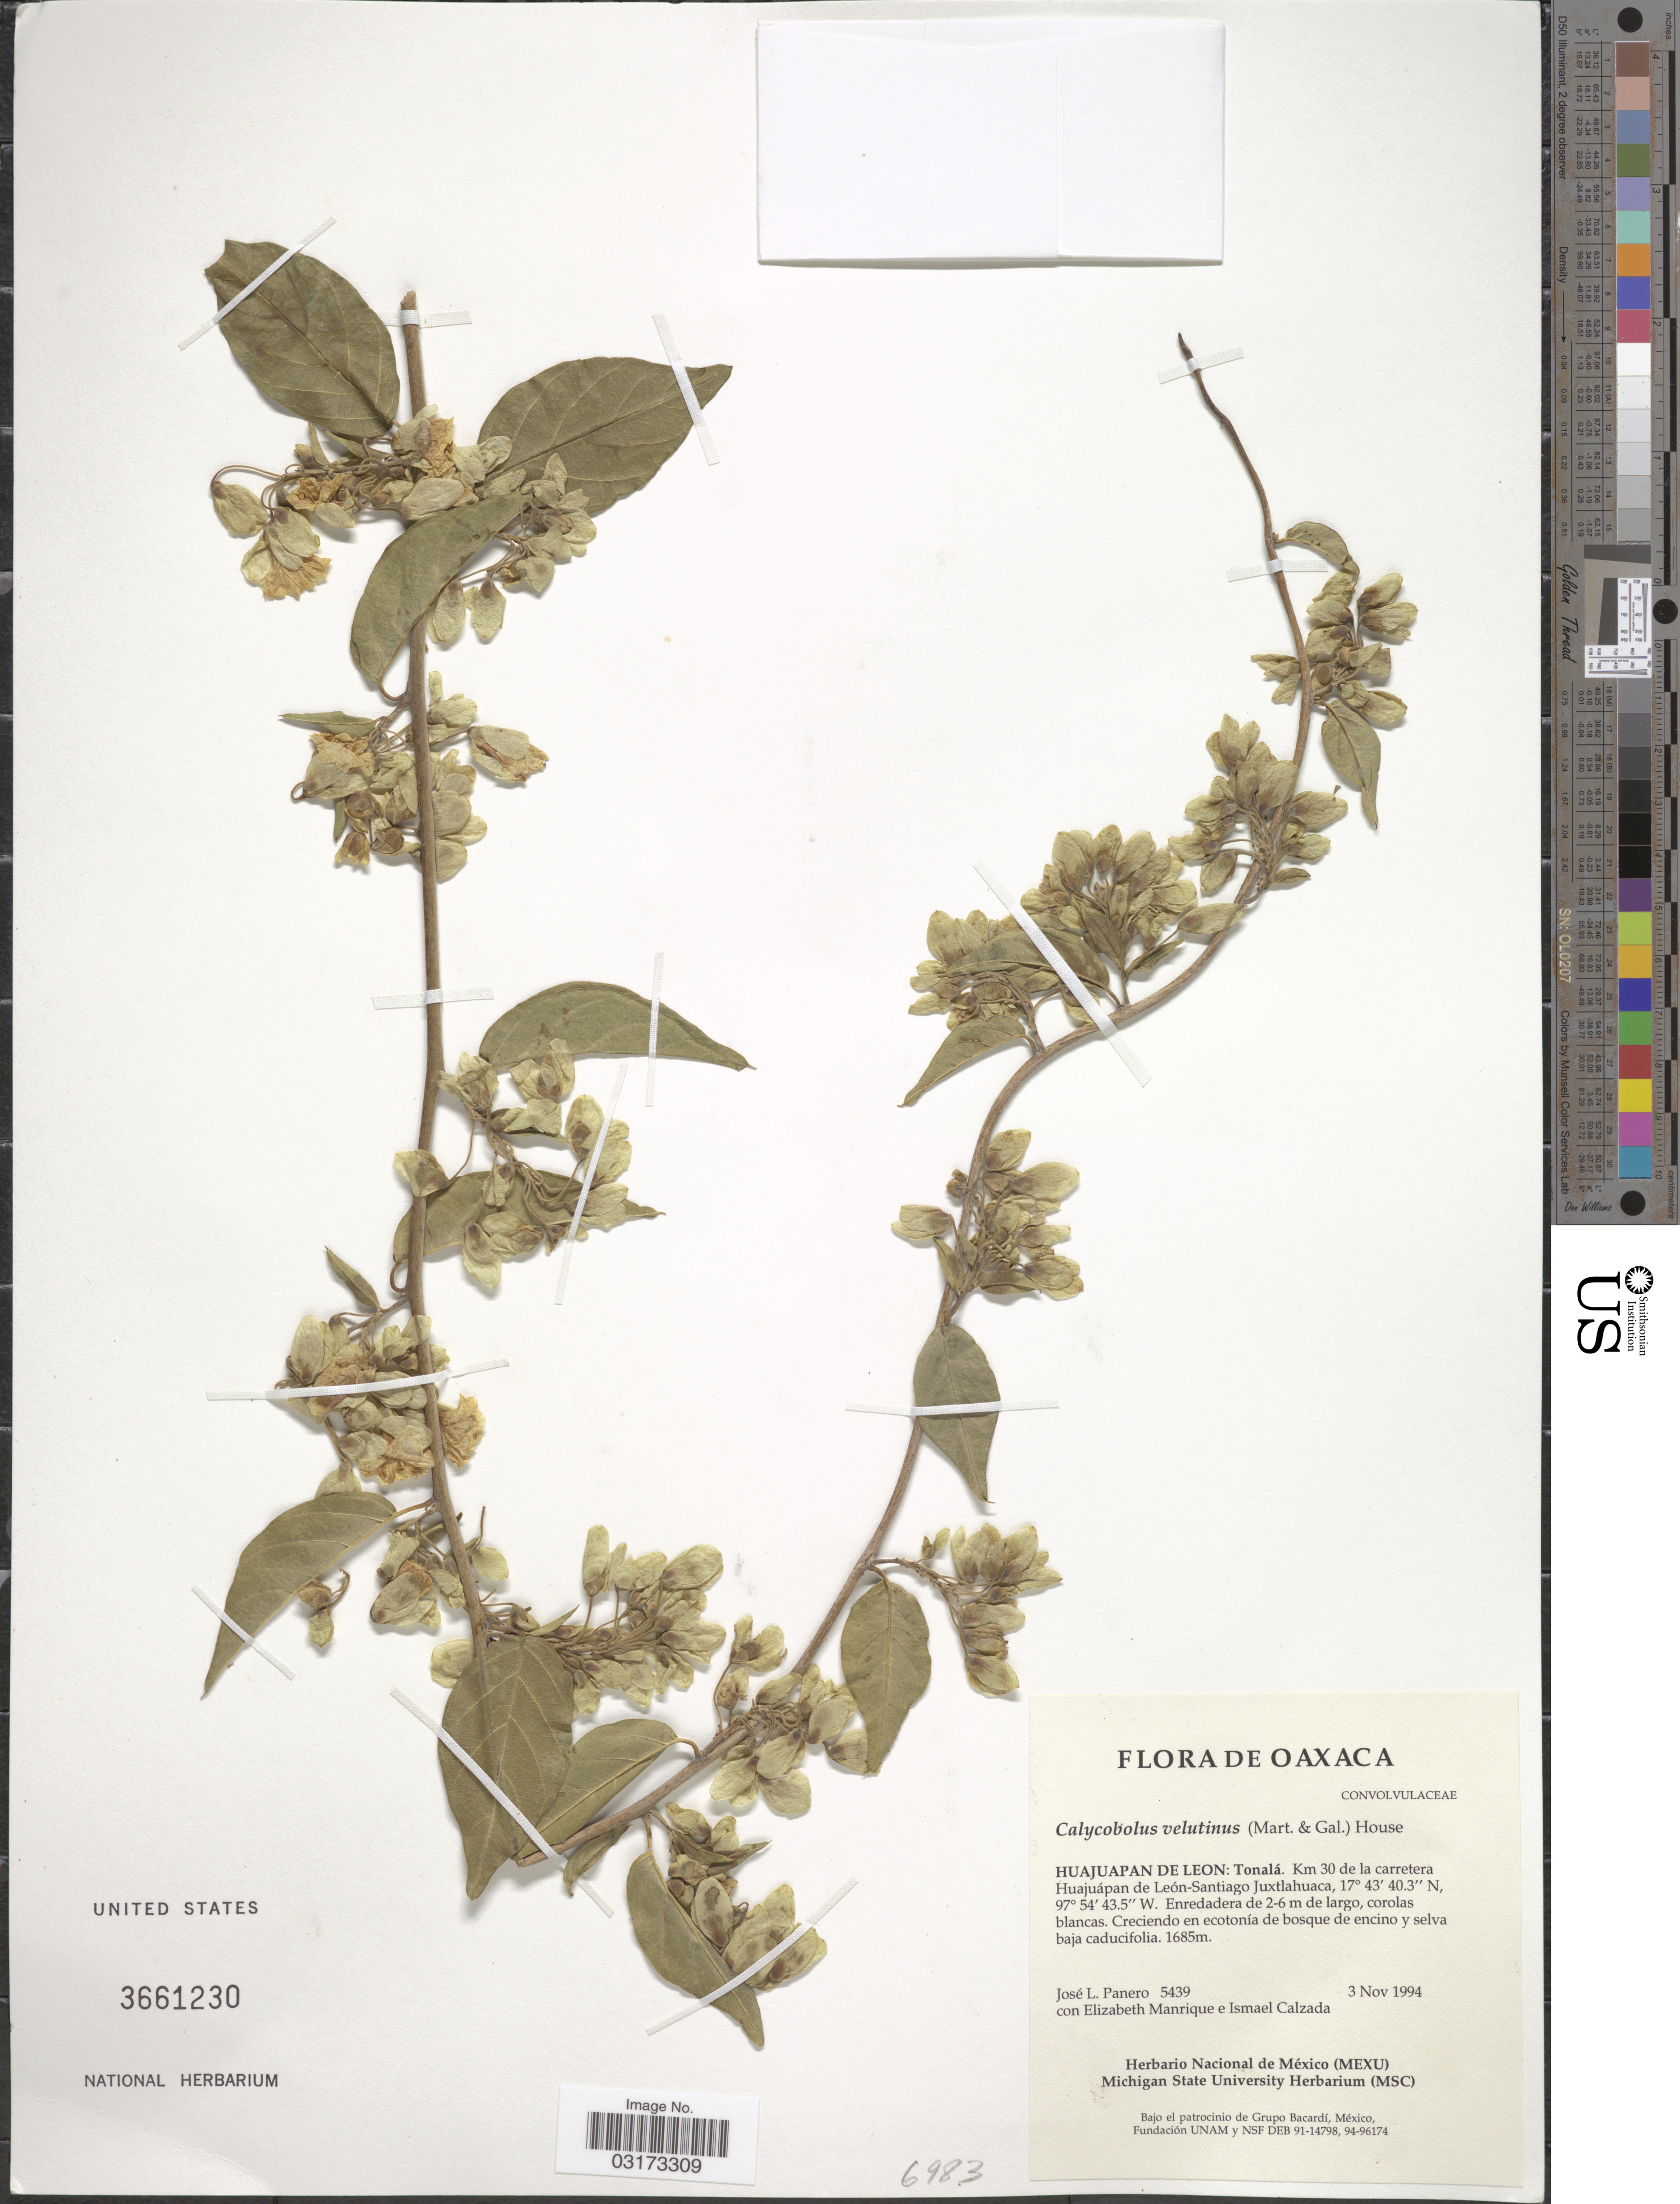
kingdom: Plantae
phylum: Tracheophyta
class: Magnoliopsida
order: Solanales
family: Convolvulaceae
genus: Calycobolus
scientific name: Calycobolus nutans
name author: (Moc. & Sessé ex Choisy) D.F. Austin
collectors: J. L. Panero, E. Manrique & I. Calzada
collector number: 5439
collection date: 1994-11-03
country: Mexico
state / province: Oaxaca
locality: Huajuapan de Leon: Tonalá. Km 30 de la carretera Huajuápan de León-Santiago Juxtlahuaca.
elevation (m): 1685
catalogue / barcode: US 3661230